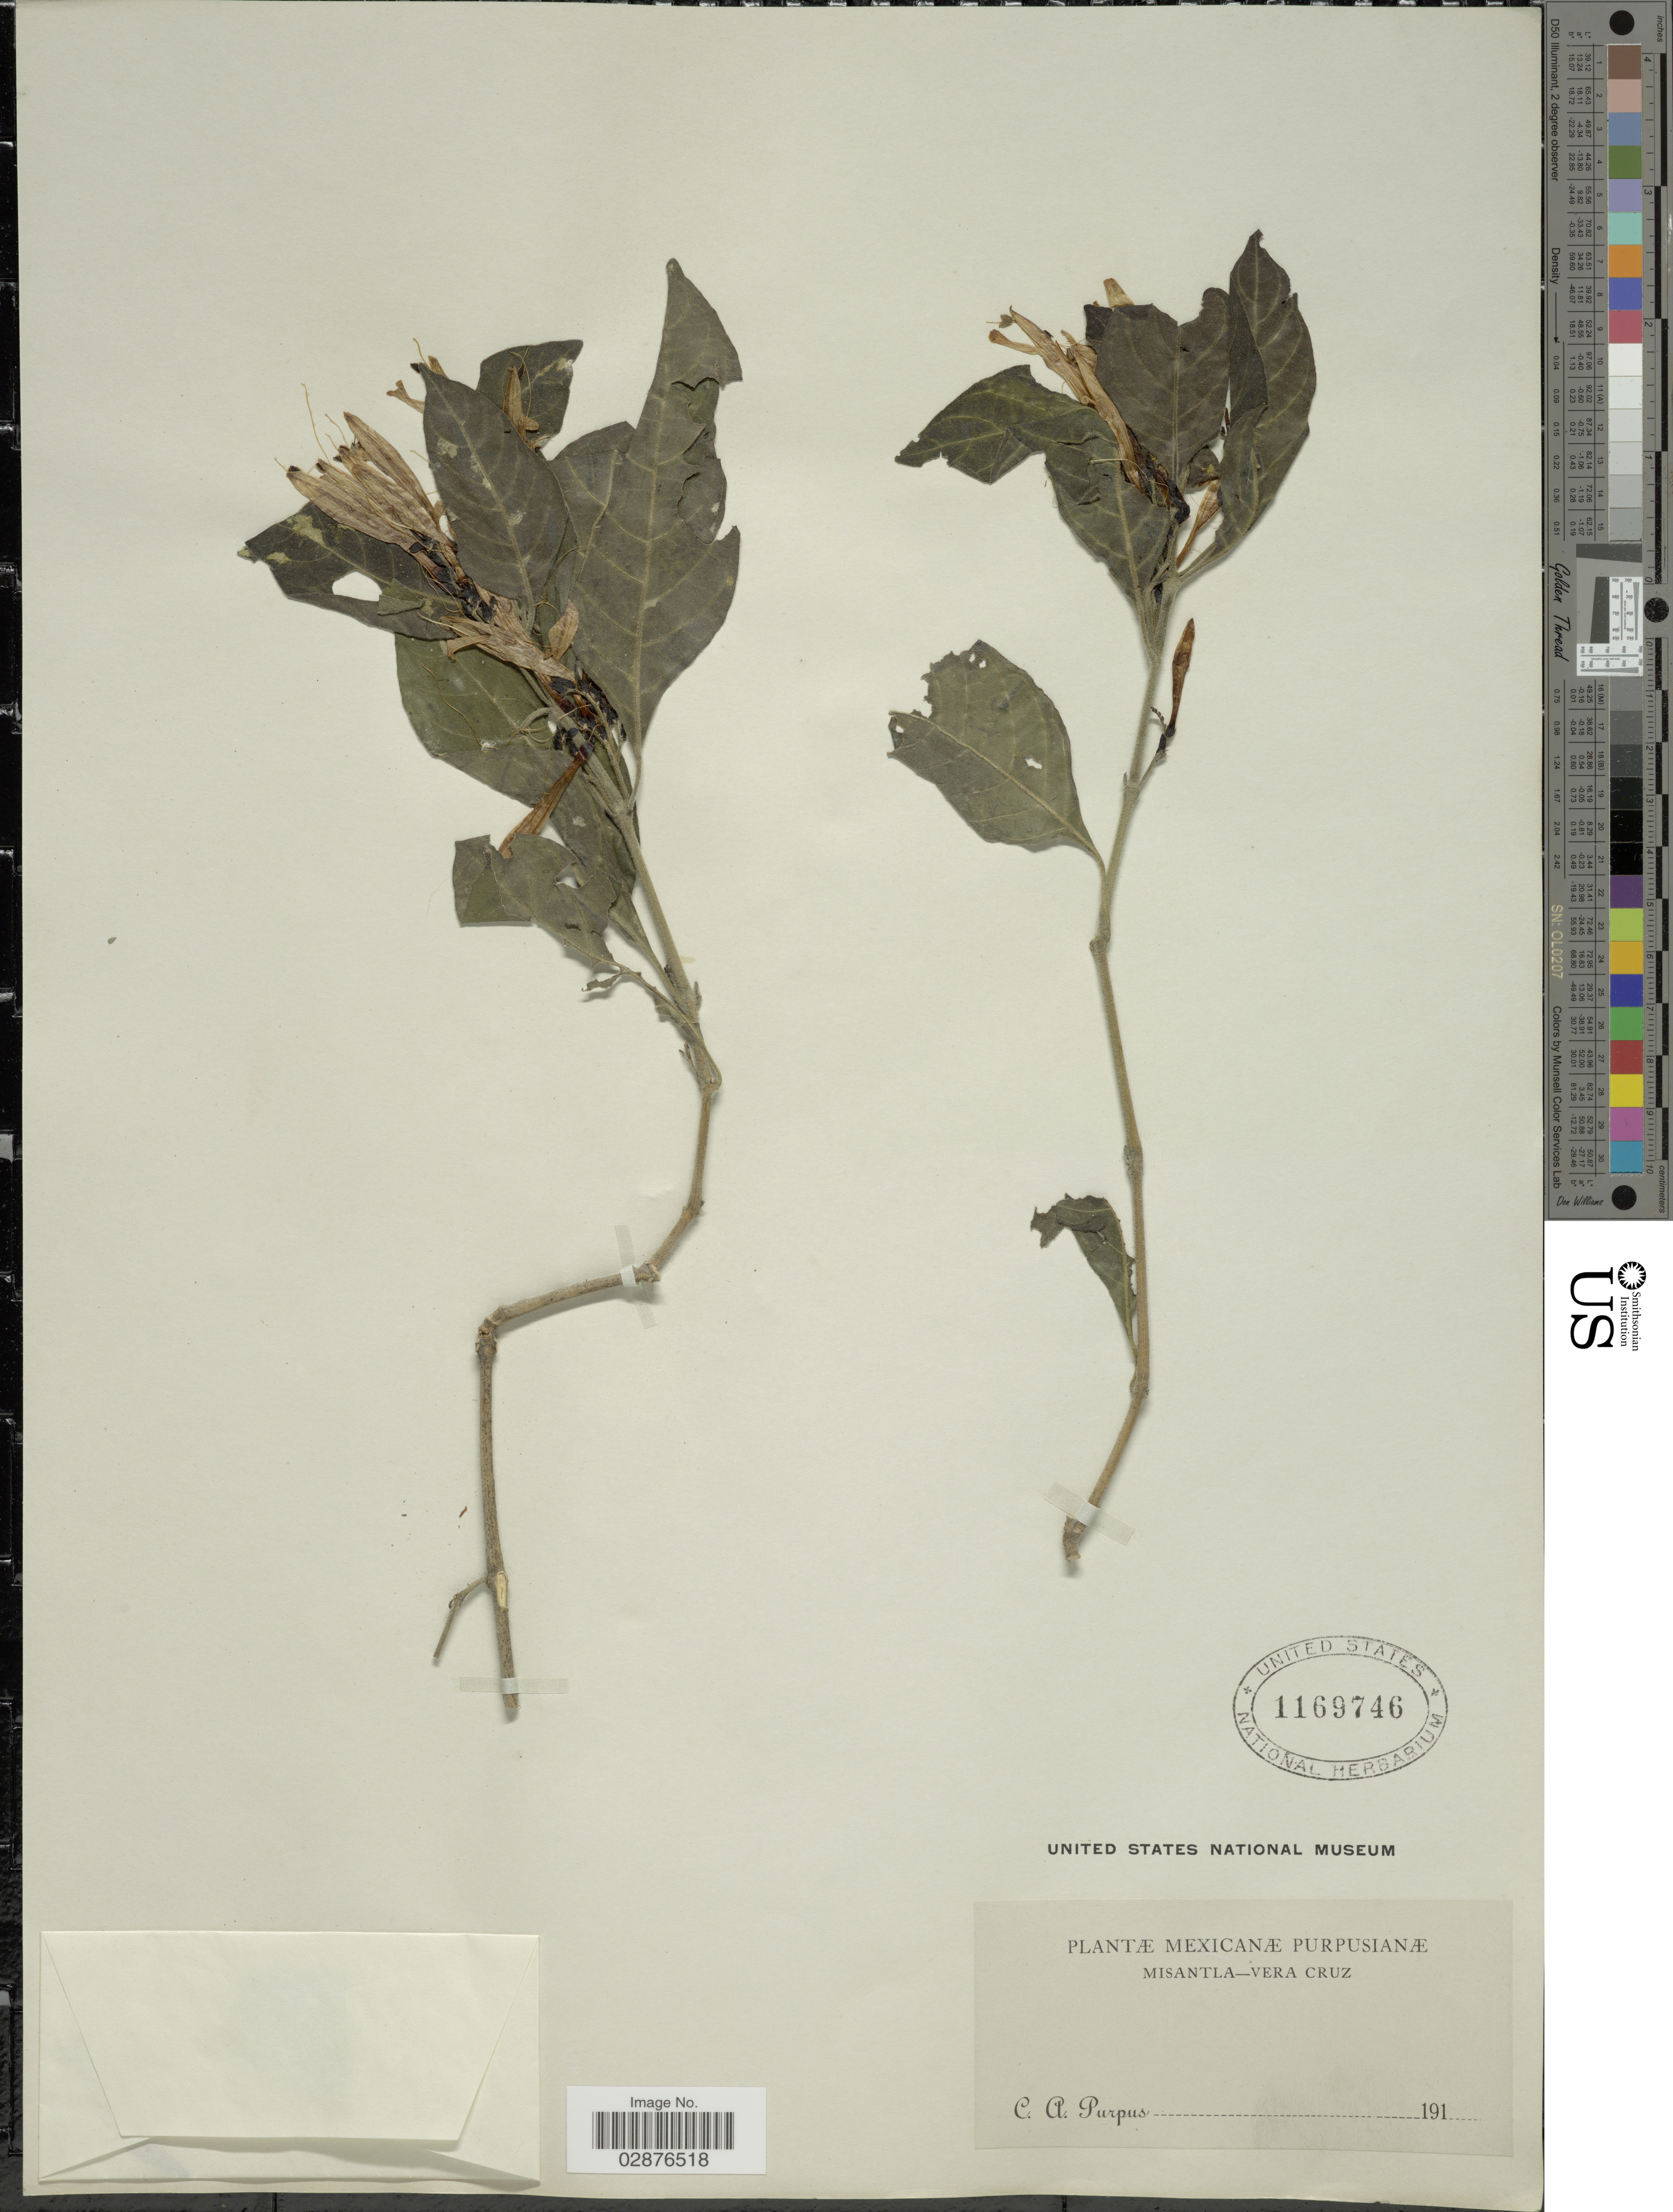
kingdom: Plantae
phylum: Tracheophyta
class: Magnoliopsida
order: Lamiales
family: Acanthaceae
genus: Justicia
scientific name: Justicia leonardii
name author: Wassh.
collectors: C. A. Purpus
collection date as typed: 191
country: Mexico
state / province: Veracruz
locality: Misantla-Vera Cruz.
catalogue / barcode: US 1169746